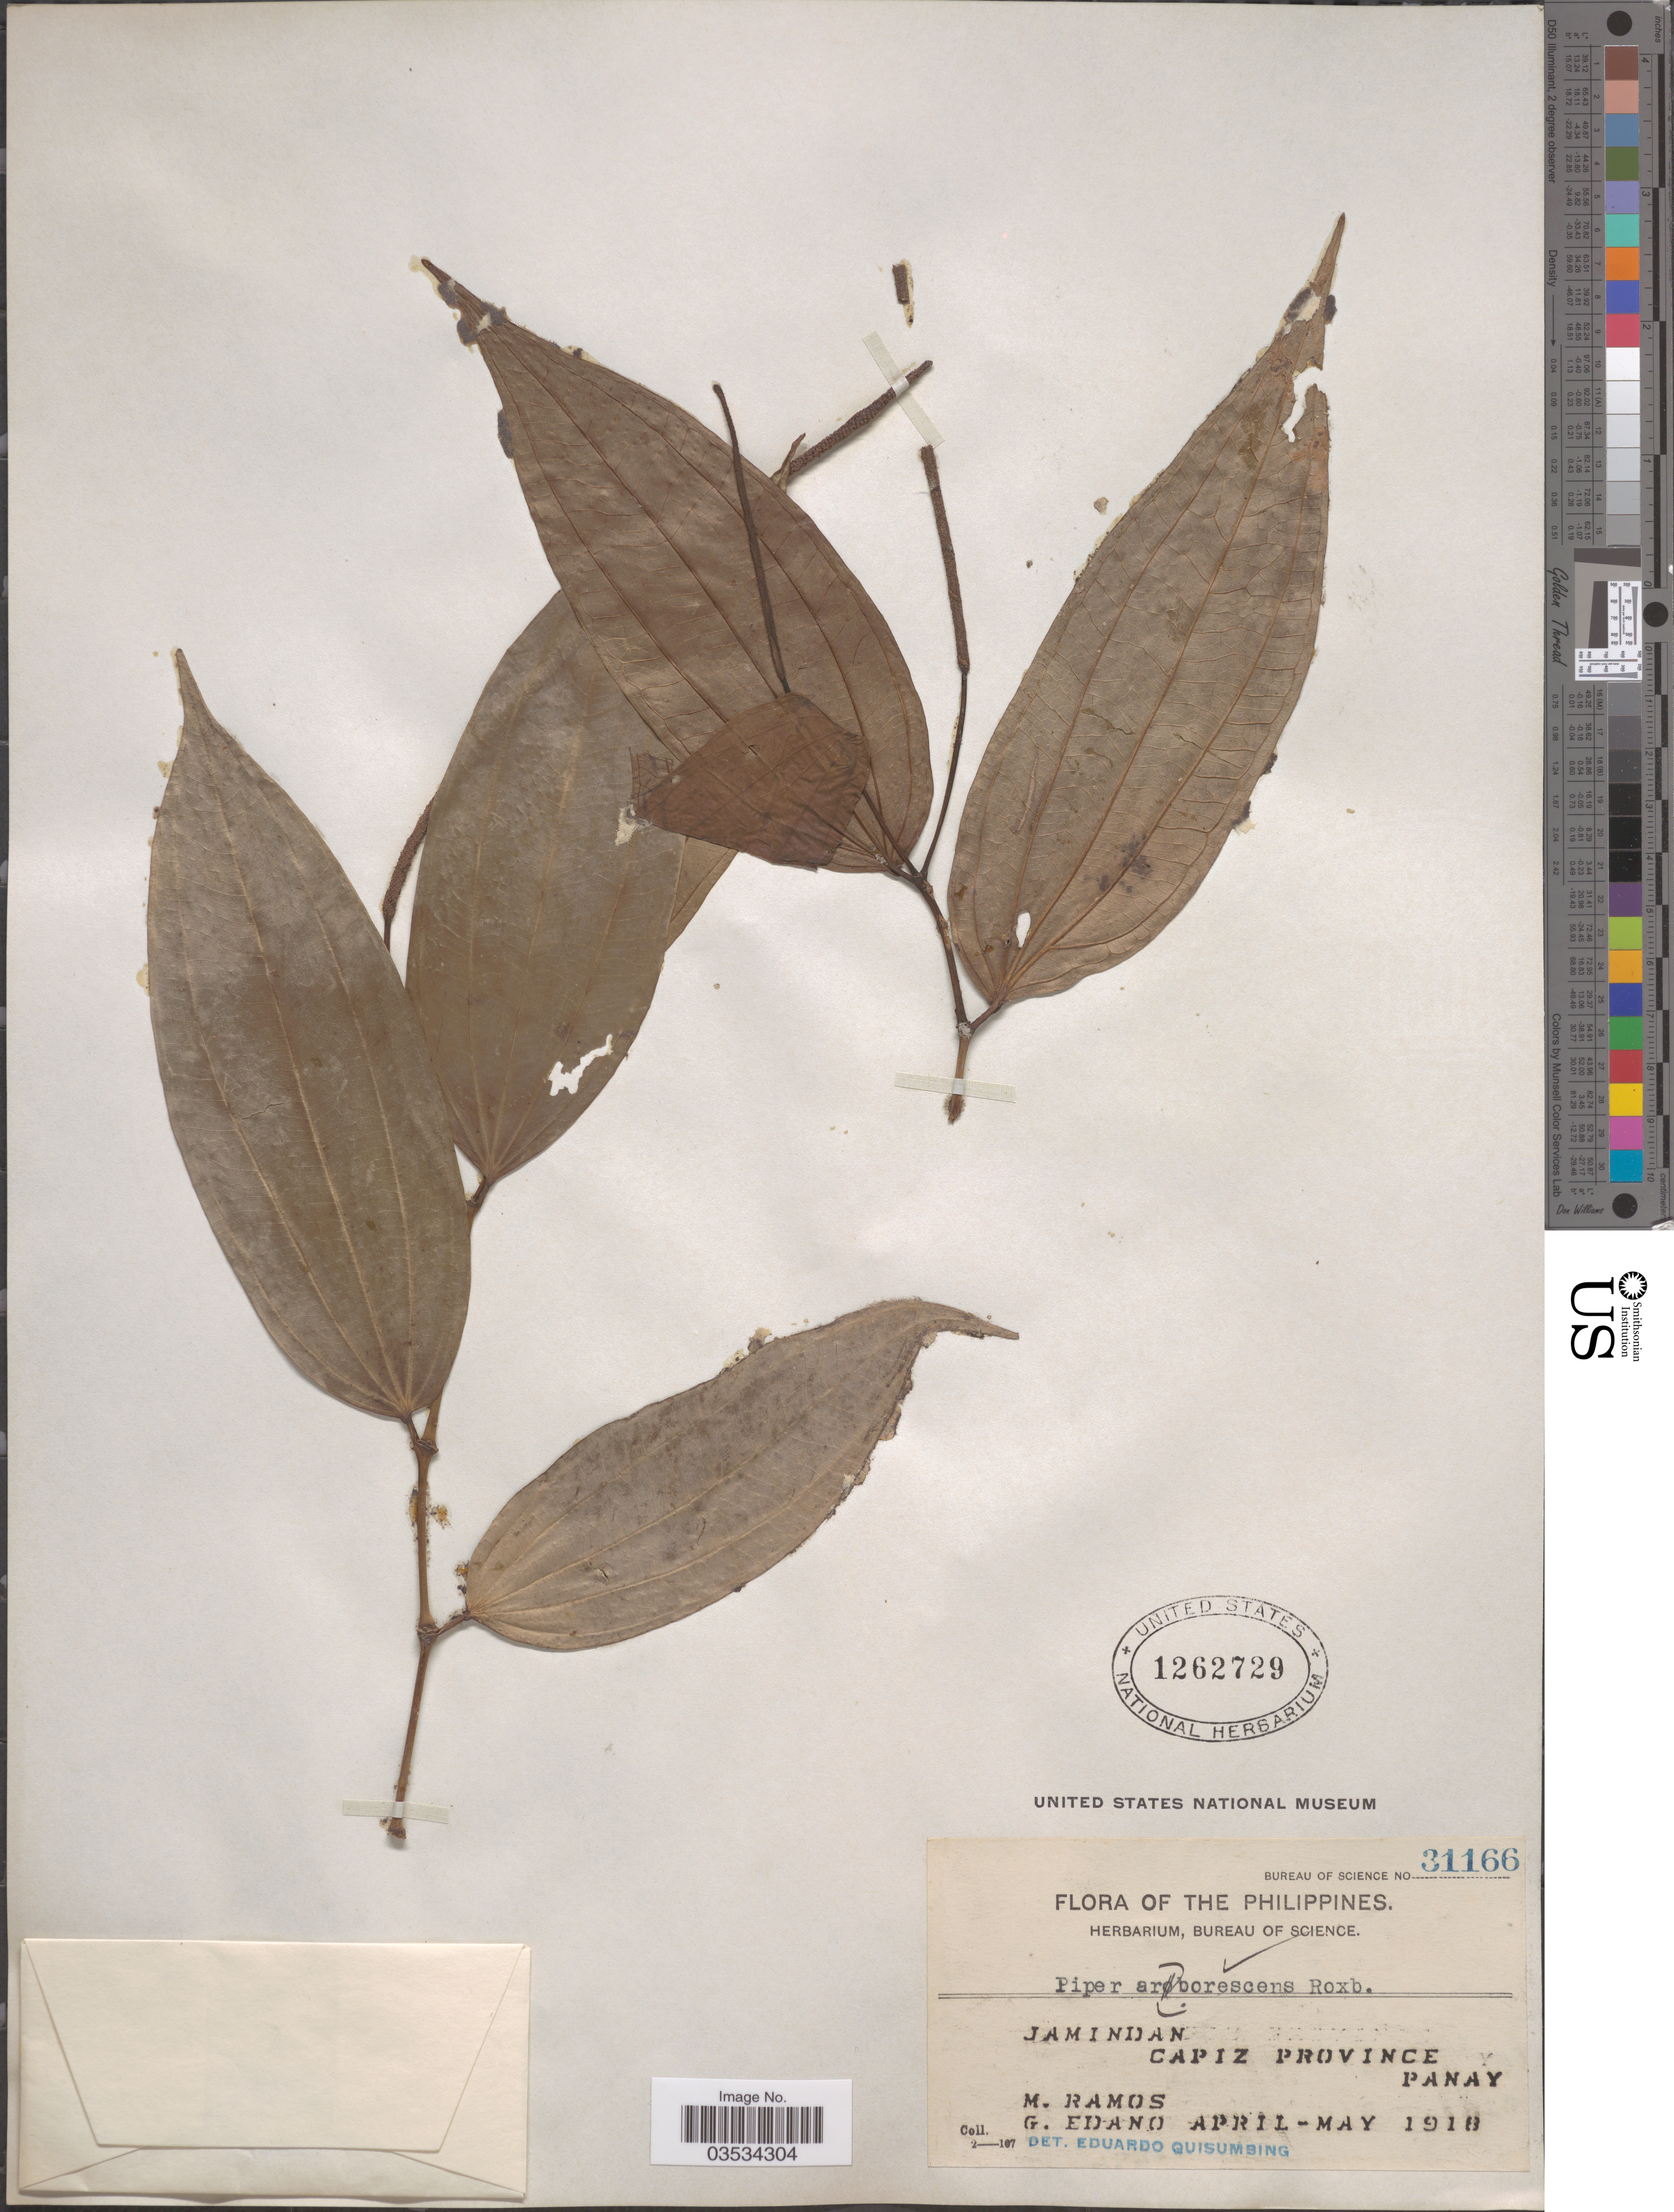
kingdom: Plantae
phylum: Tracheophyta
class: Magnoliopsida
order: Piperales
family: Piperaceae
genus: Piper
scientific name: Piper arborescens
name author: Roxb.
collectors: M. Ramos & G. Edaño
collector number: Bureau of Science 31166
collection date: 1918-04/1918-05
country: Philippines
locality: Jamindan. Capiz Province. Panay.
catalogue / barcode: US 1262729